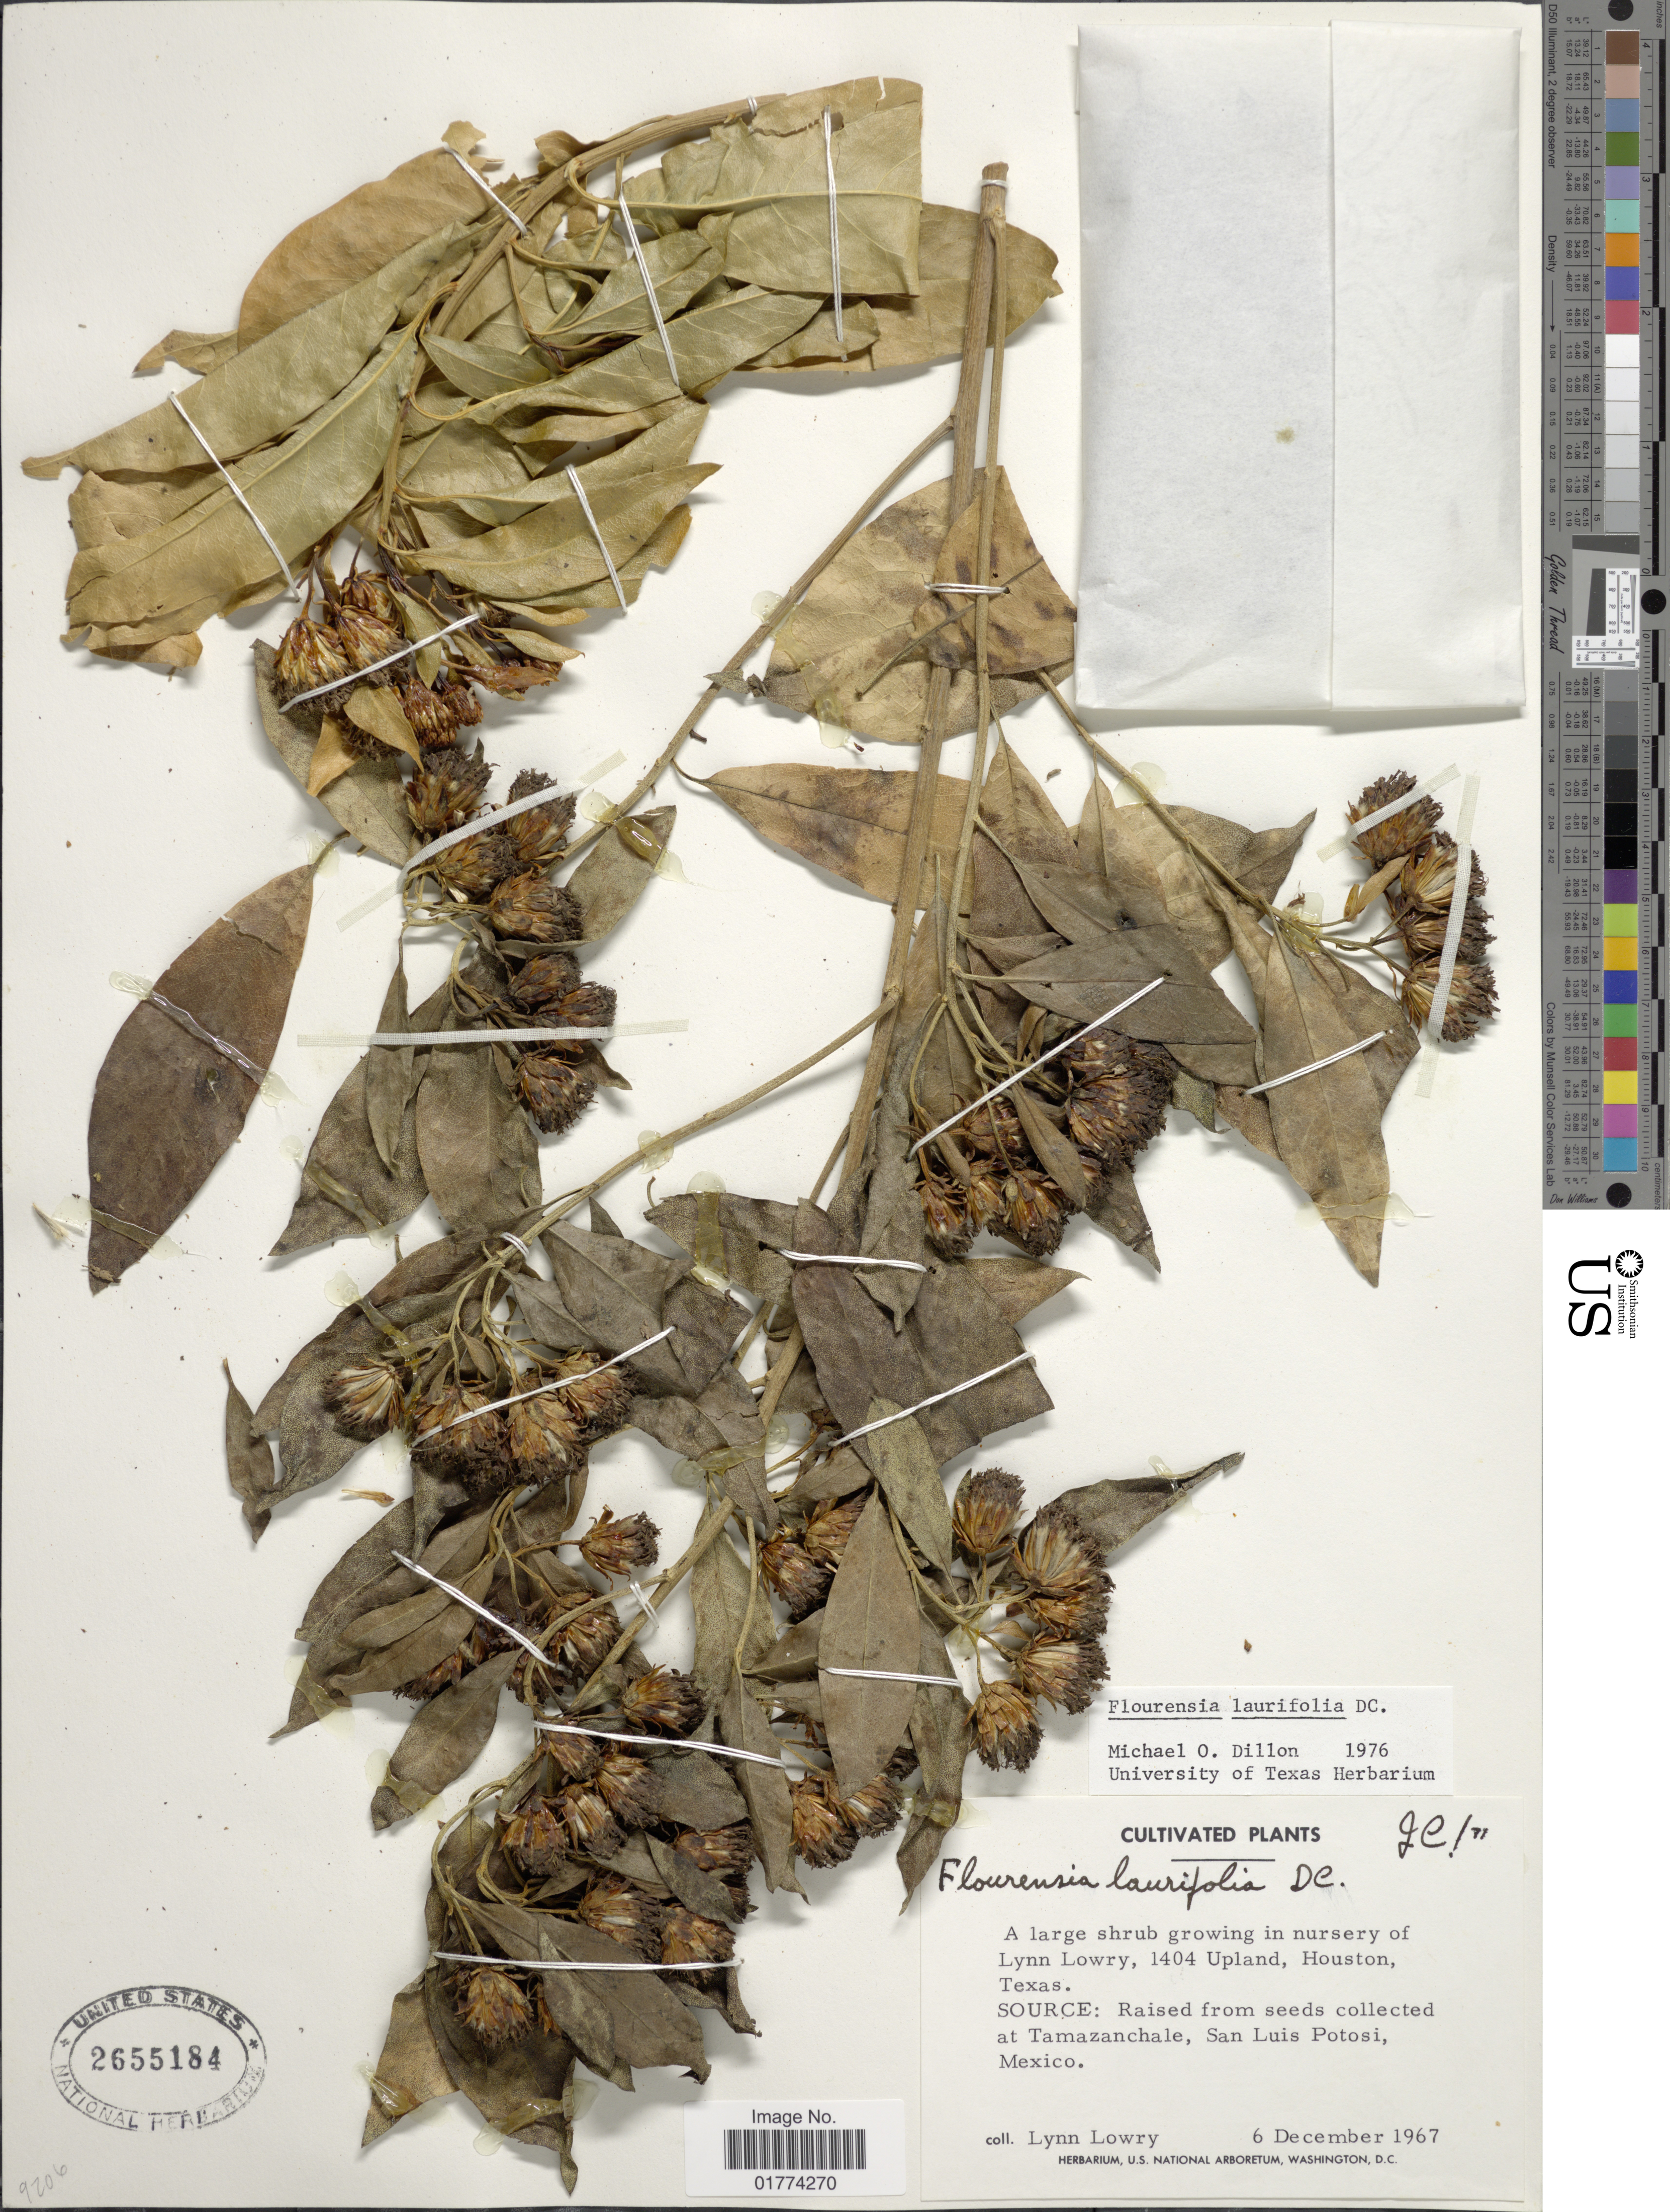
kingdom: Plantae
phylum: Tracheophyta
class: Magnoliopsida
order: Asterales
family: Asteraceae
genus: Flourensia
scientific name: Flourensia laurifolia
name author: DC.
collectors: L. Lowry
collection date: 1967-12-06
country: Mexico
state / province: San Luis Potosí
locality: Raised from seeds collected at Tamazanchale. Lynn Lowry, 1404 Upland Houston, Texas [unsure placement]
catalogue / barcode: US 2655184